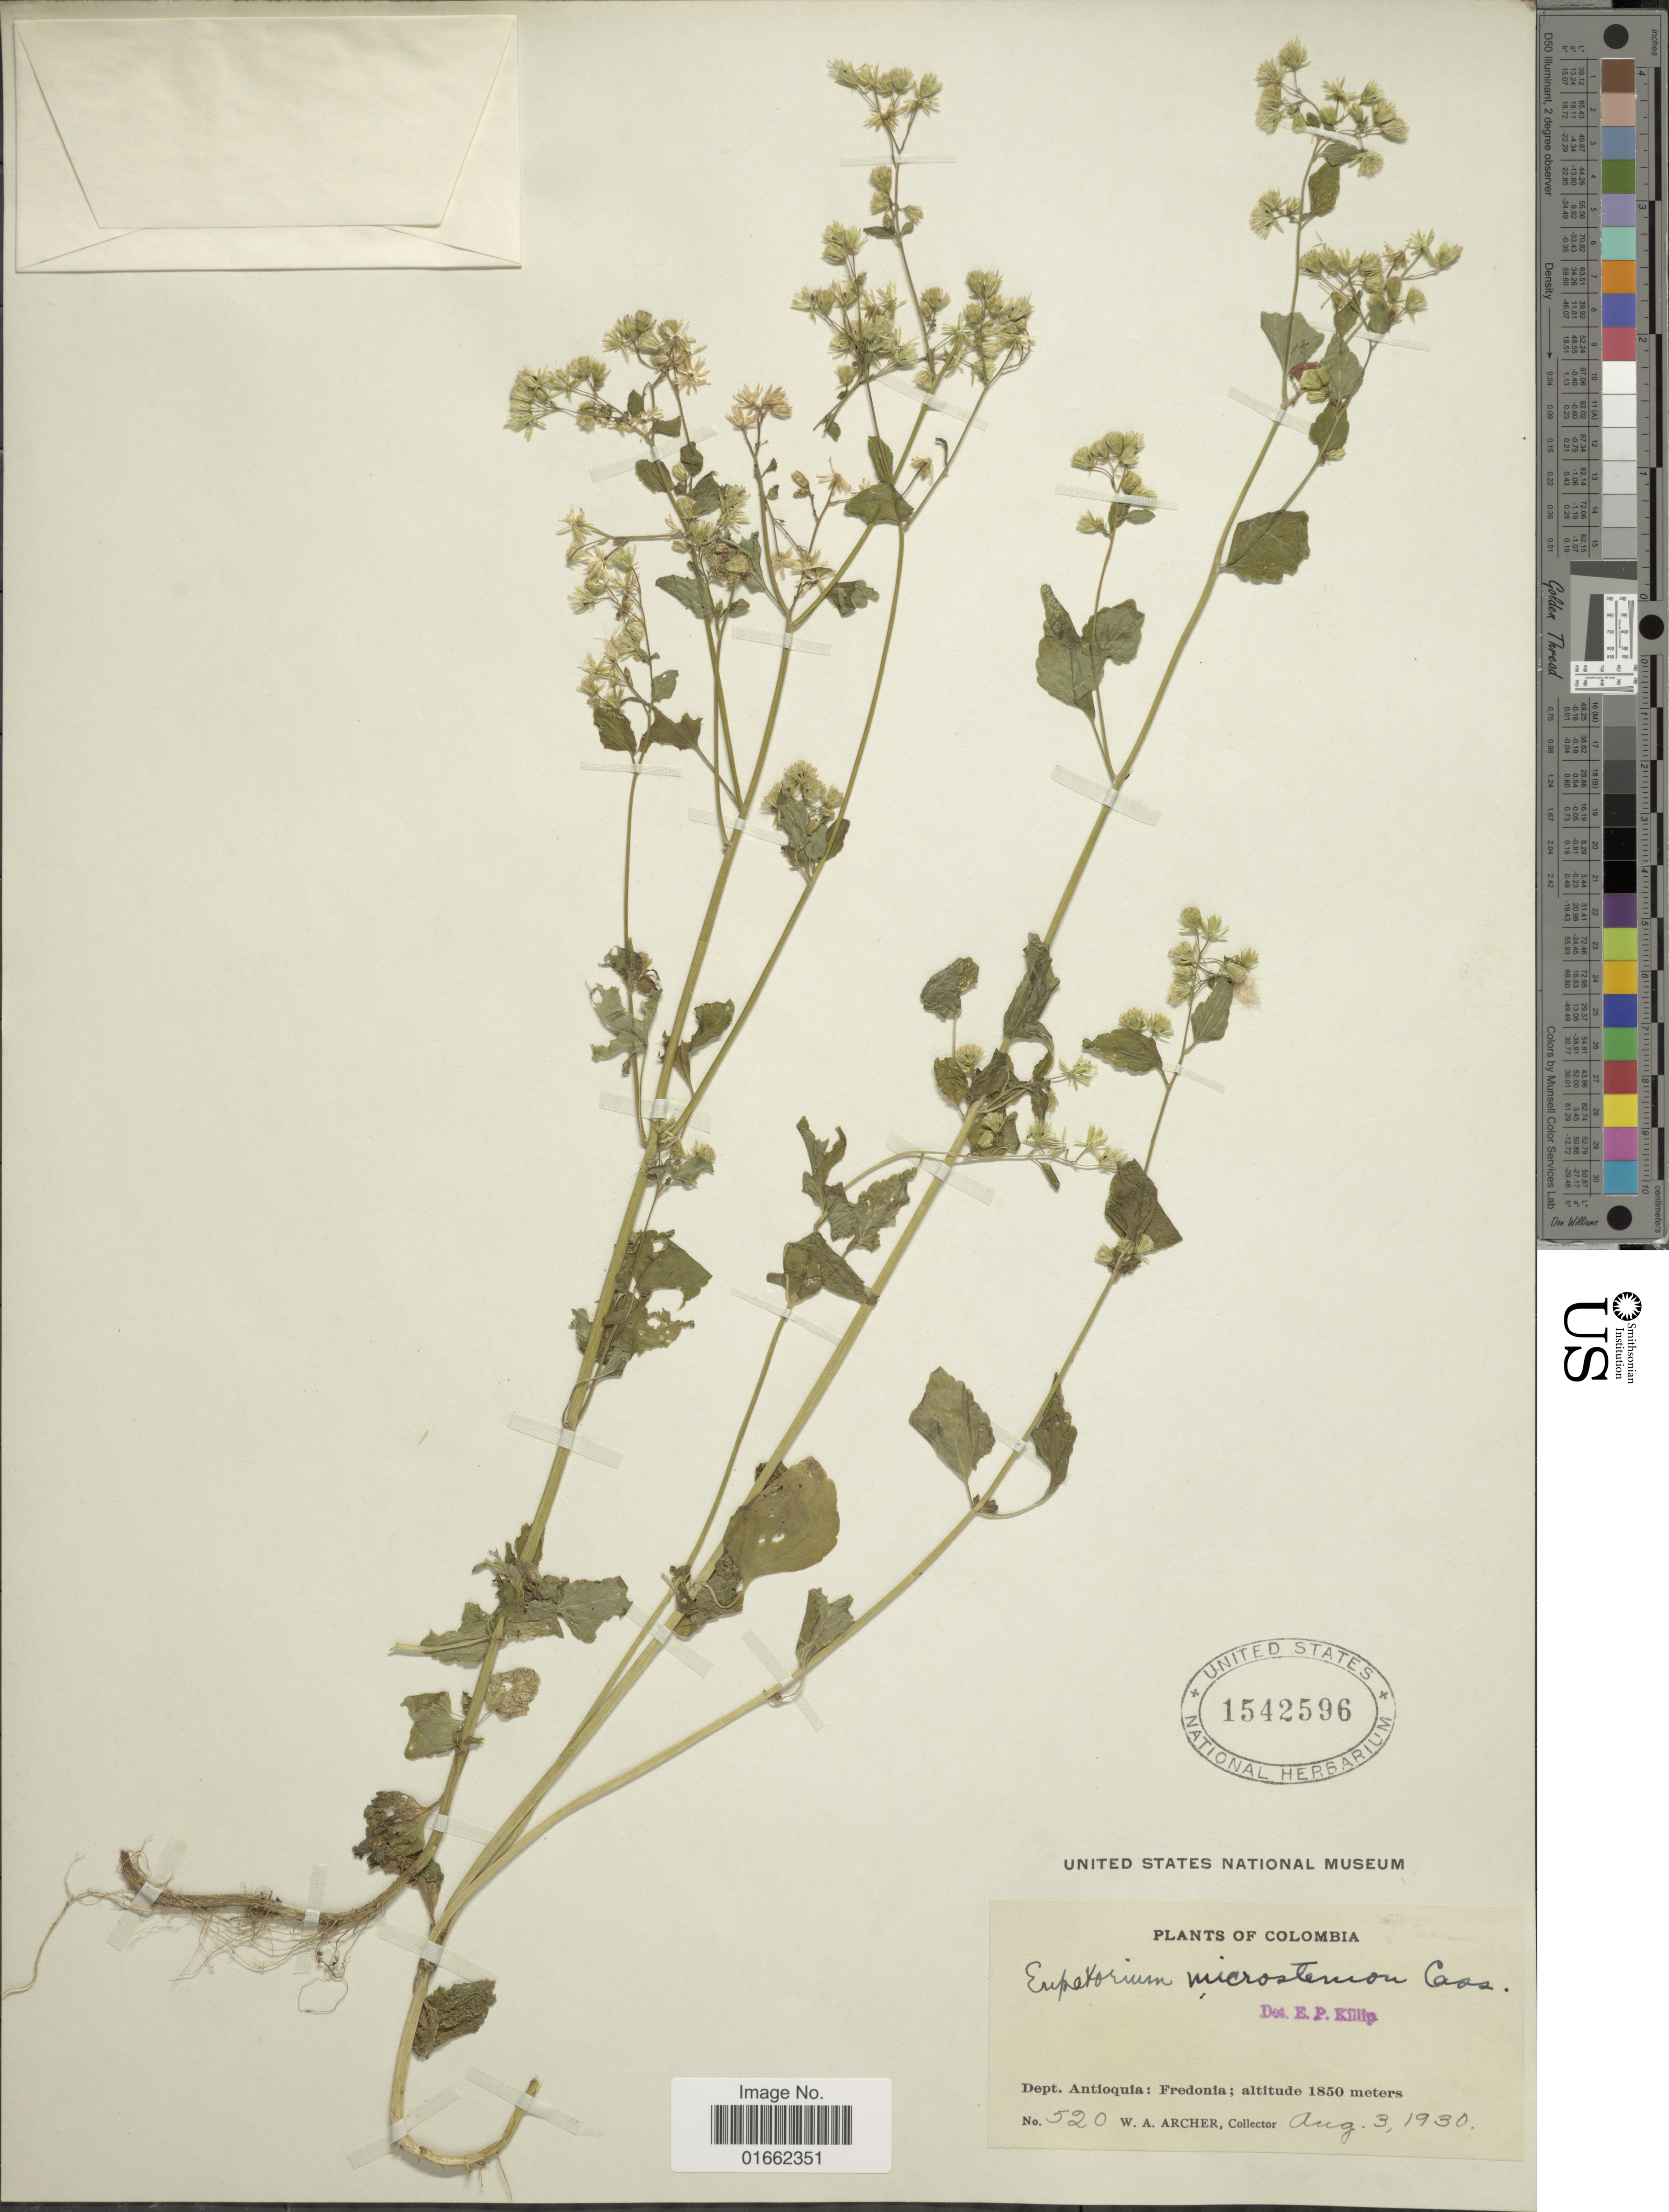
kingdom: Plantae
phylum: Tracheophyta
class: Magnoliopsida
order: Asterales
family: Asteraceae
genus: Fleischmannia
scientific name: Fleischmannia microstemon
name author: (Cass.) R.M. King & H. Rob.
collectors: W. A. Archer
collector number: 520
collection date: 1930-08-03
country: Colombia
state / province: Antioquia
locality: Dept. Antioquia: Fredonia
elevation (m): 1850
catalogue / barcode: US 1542596